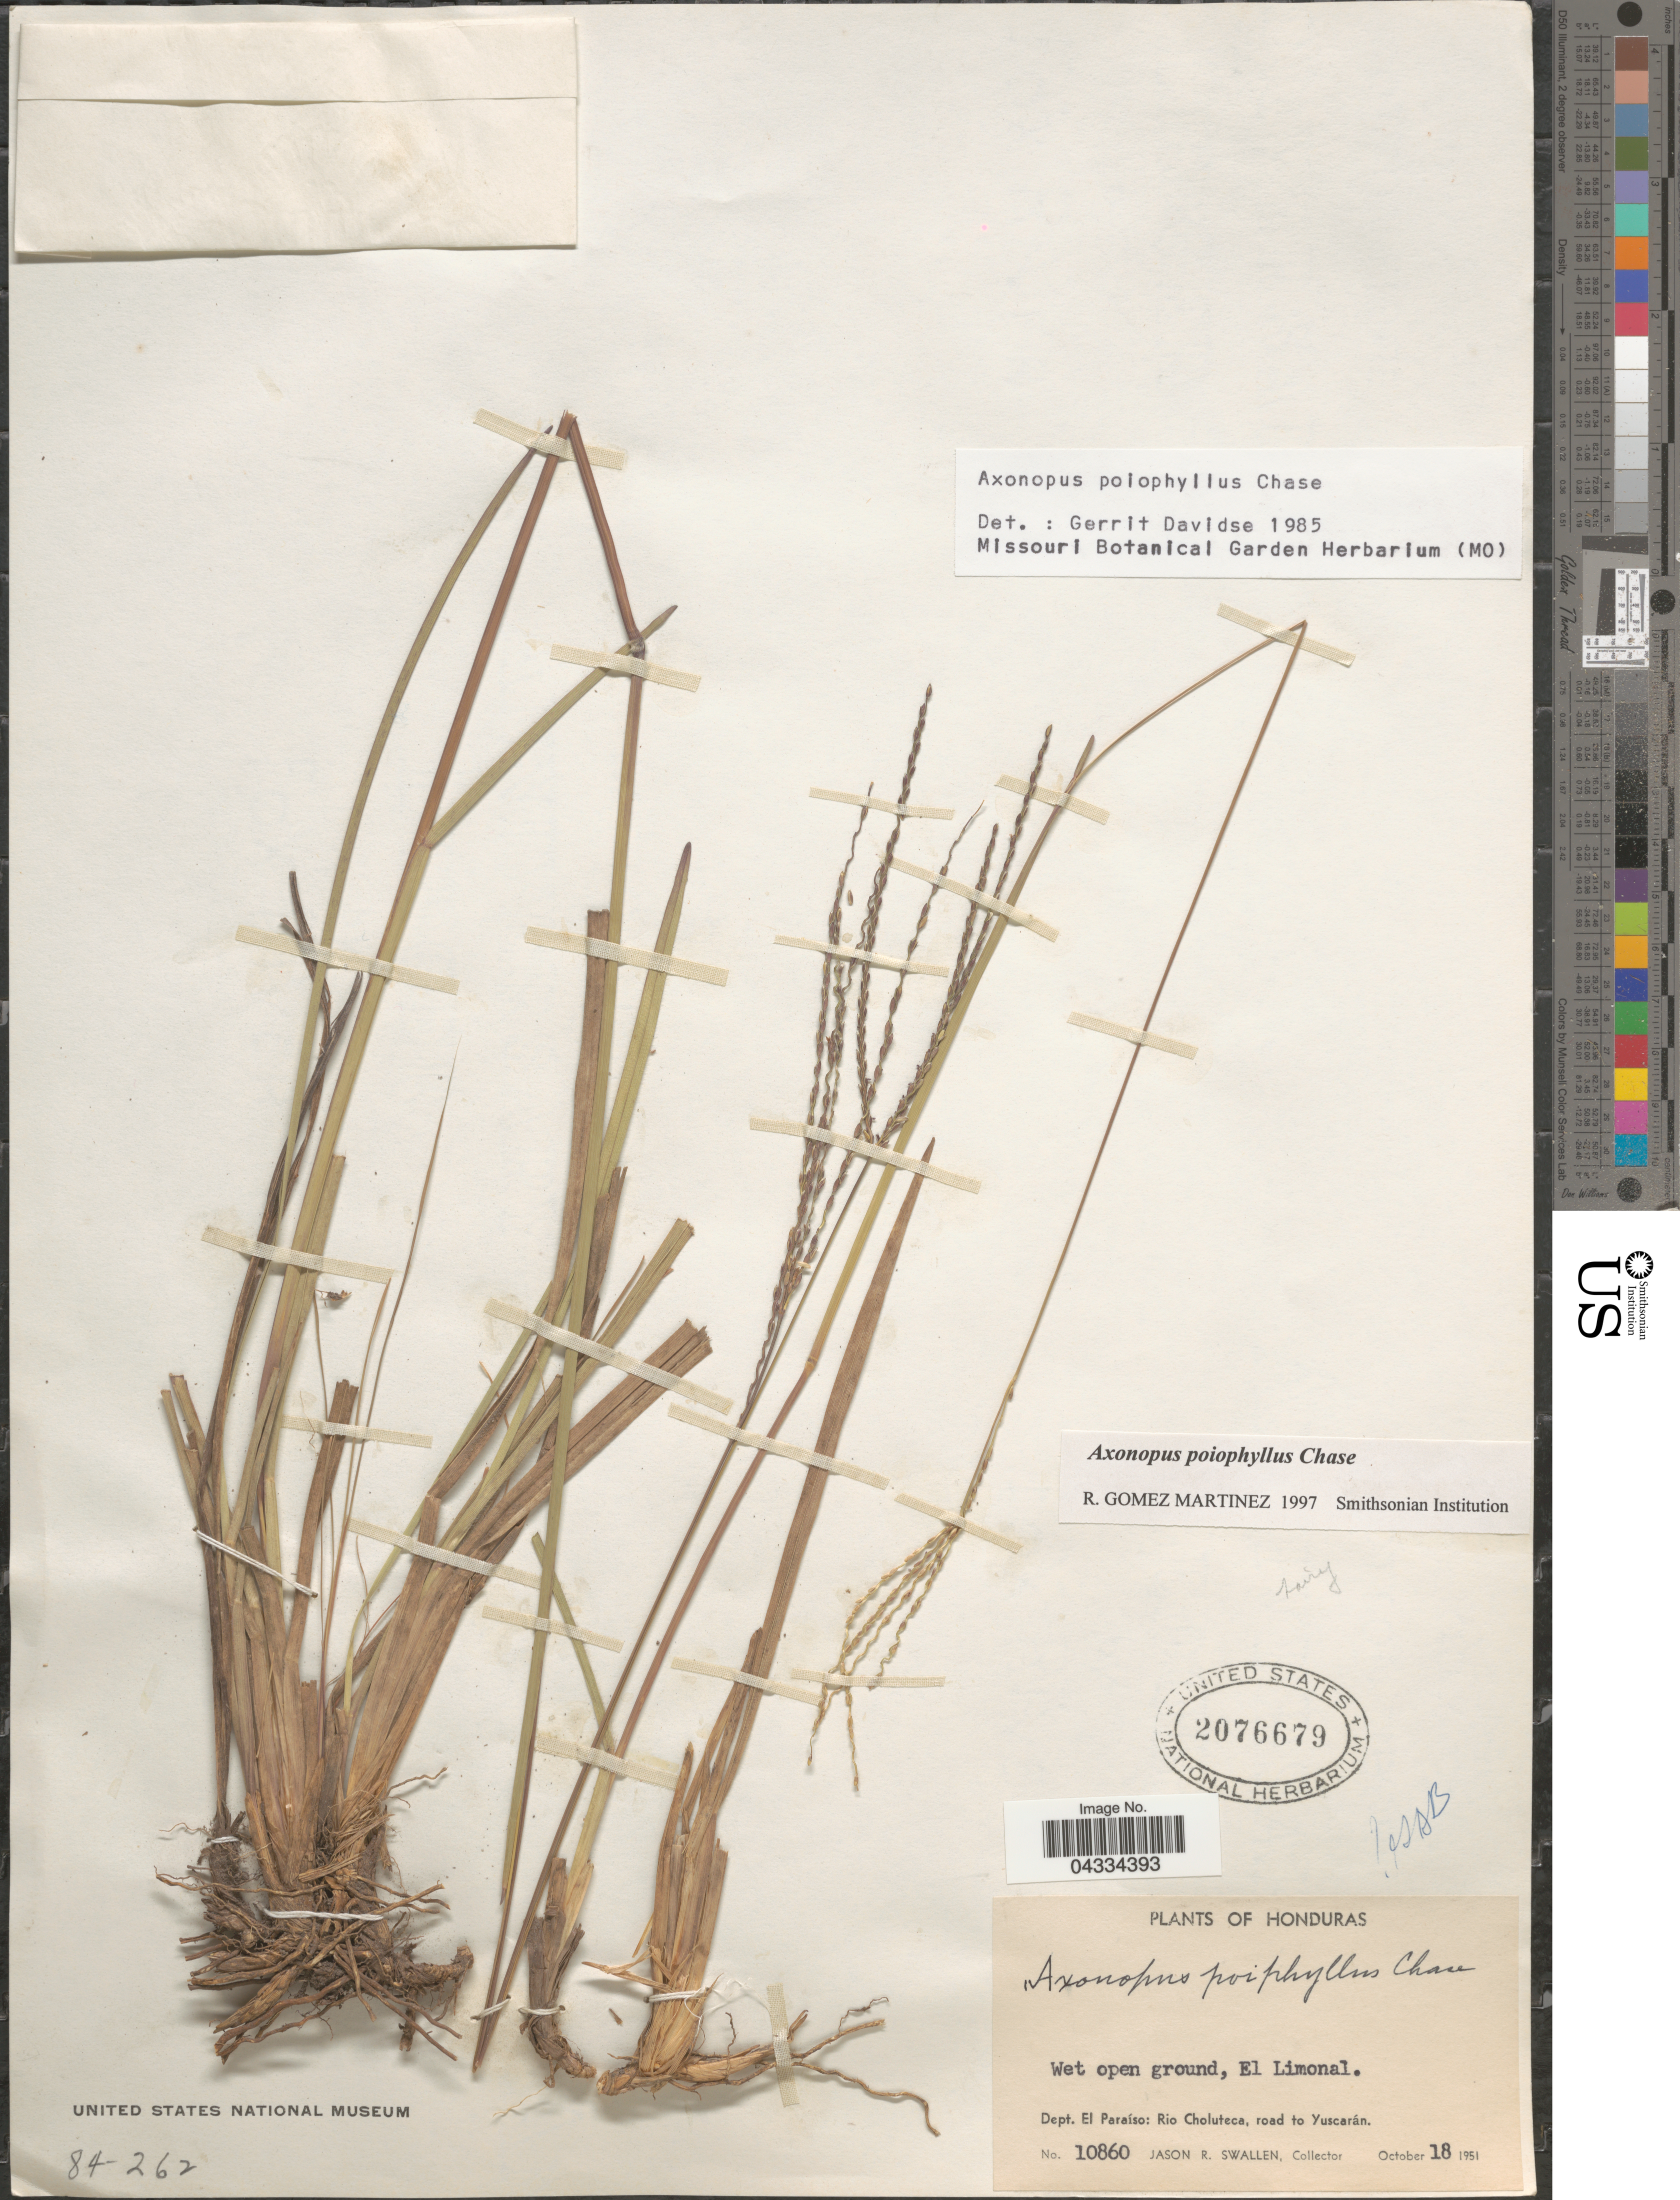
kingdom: Plantae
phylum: Tracheophyta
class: Liliopsida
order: Poales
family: Poaceae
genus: Axonopus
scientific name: Axonopus poiophyllus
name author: Chase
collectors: J. R. Swallen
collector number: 10860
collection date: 1951-10-18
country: Honduras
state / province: El Paraiso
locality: Wet open ground, El Limonal. Dept. El Paraíso: Rio Choluteca, road to Yuscarán.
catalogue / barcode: US 2076679